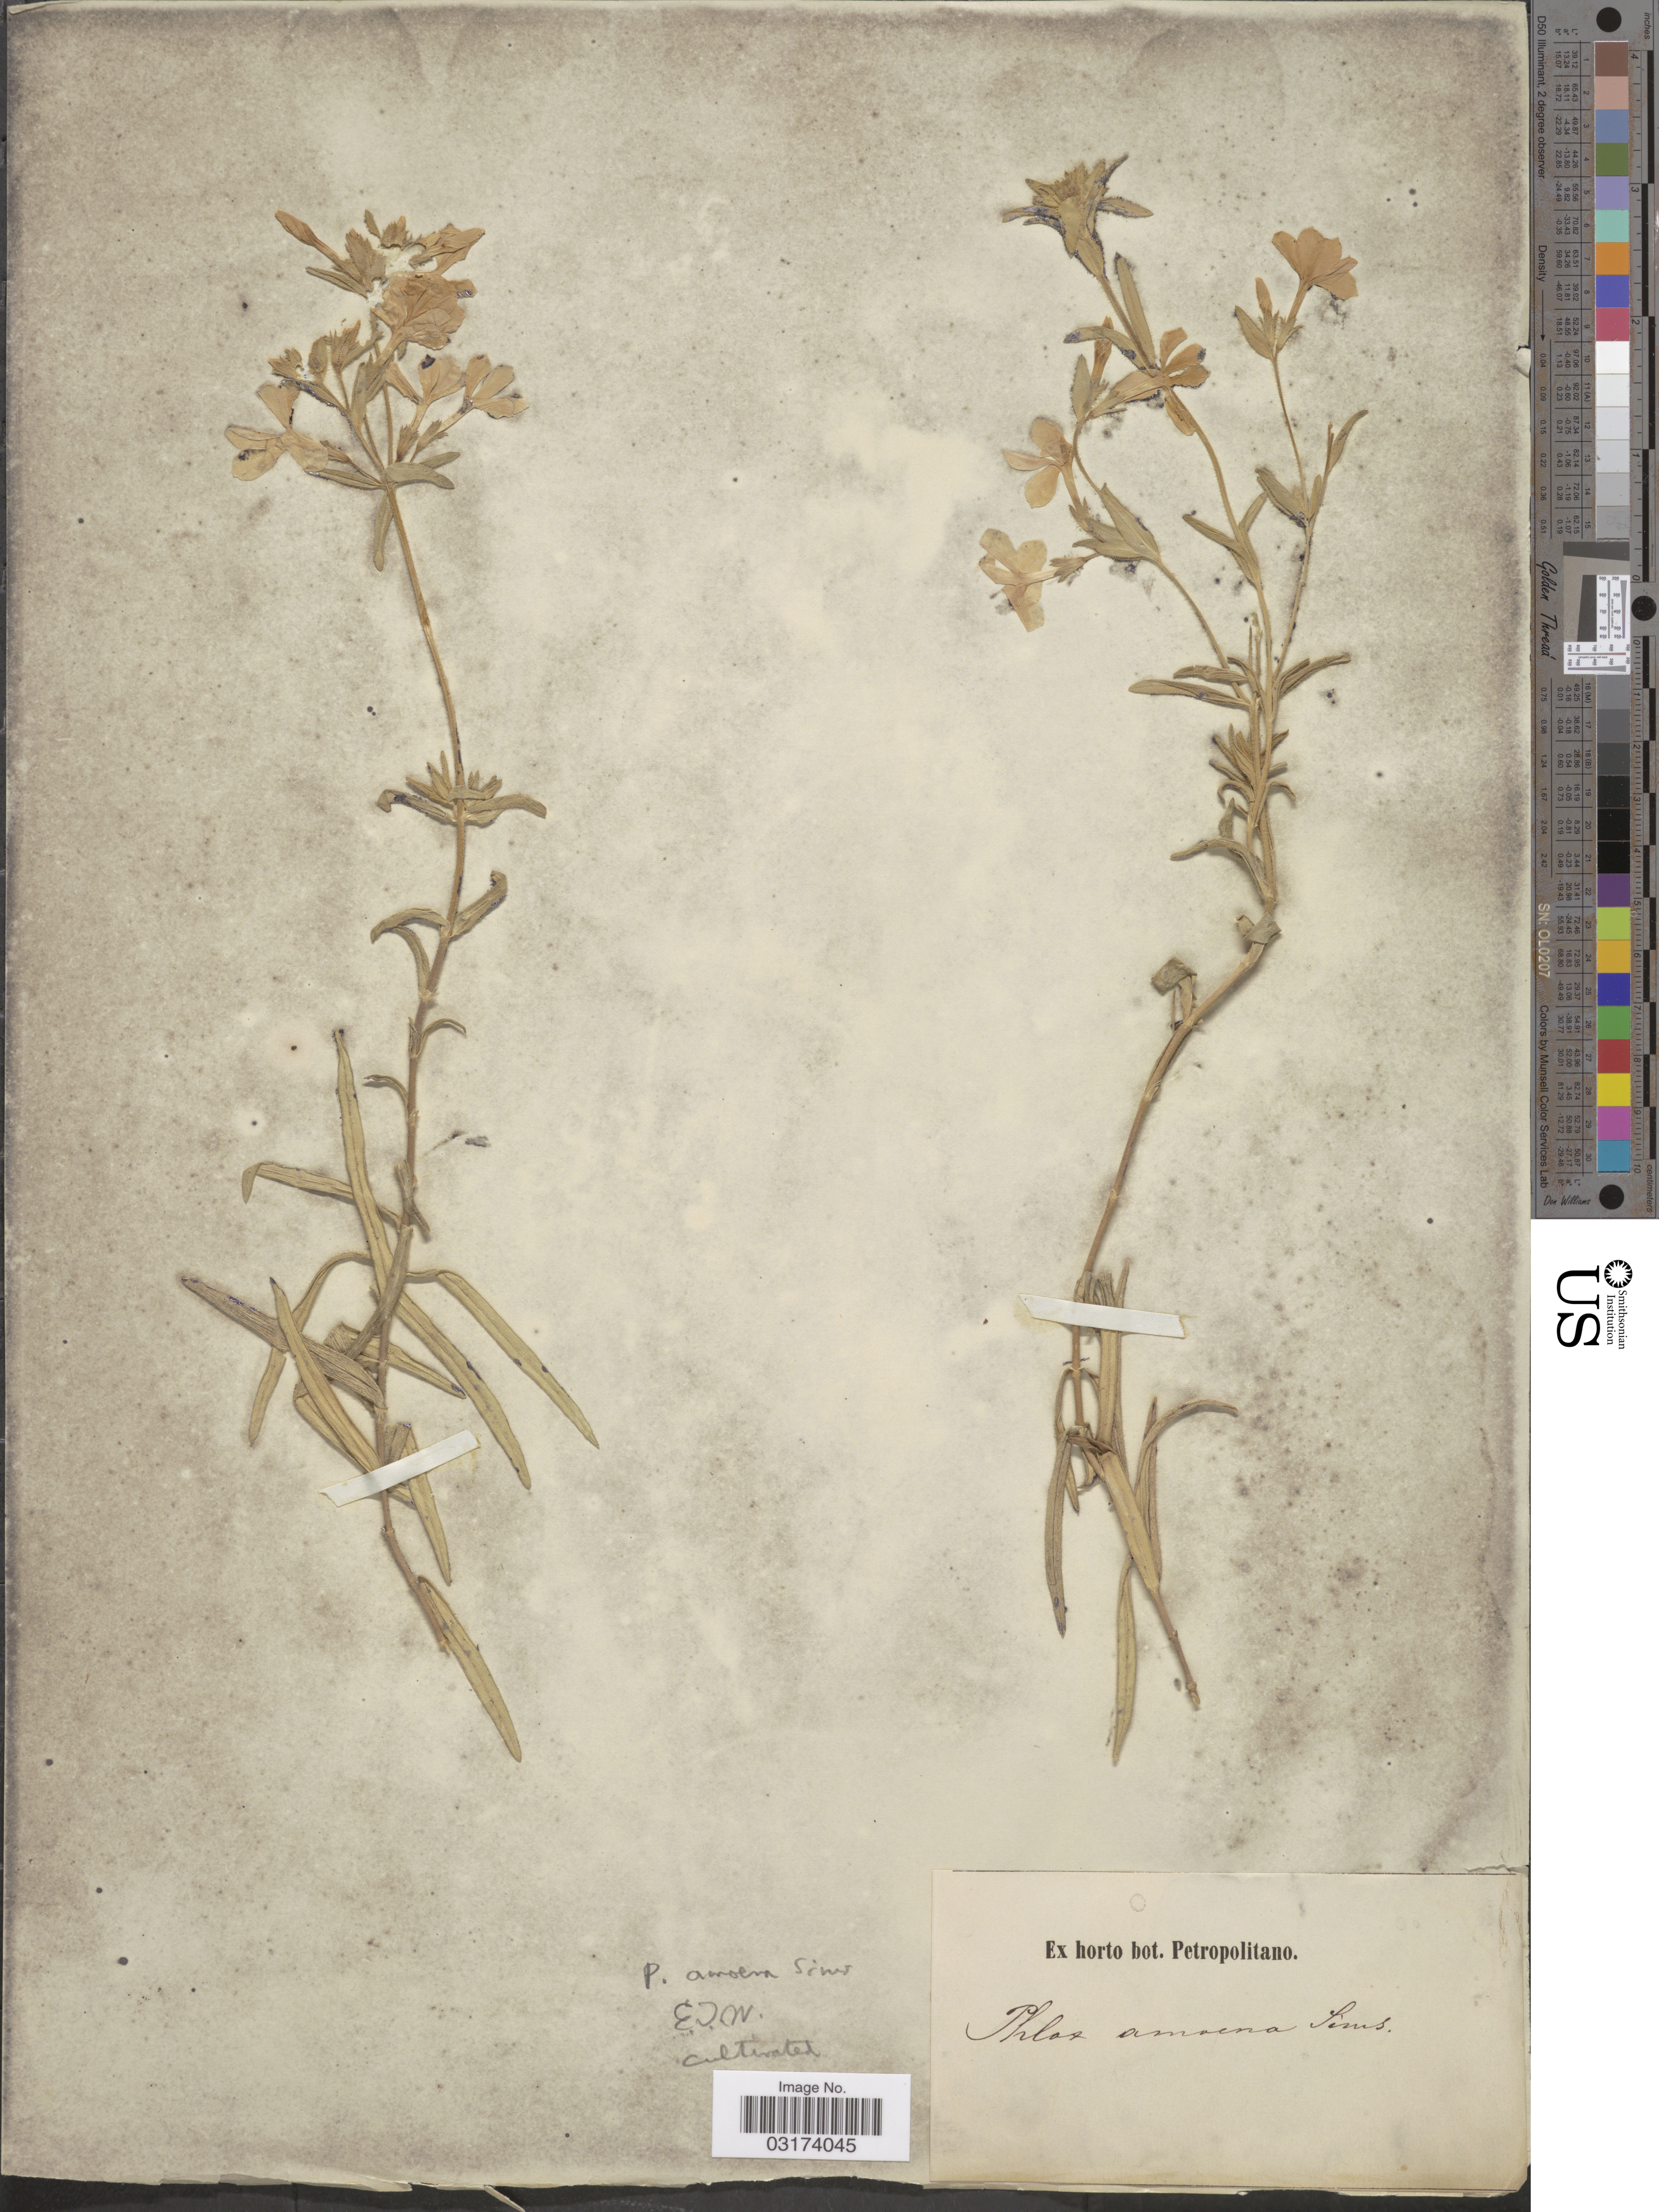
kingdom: Plantae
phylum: Tracheophyta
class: Magnoliopsida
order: Ericales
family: Polemoniaceae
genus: Phlox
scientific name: Phlox amoena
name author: Sims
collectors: ex Horto Bot. Petropolitano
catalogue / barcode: US 103220